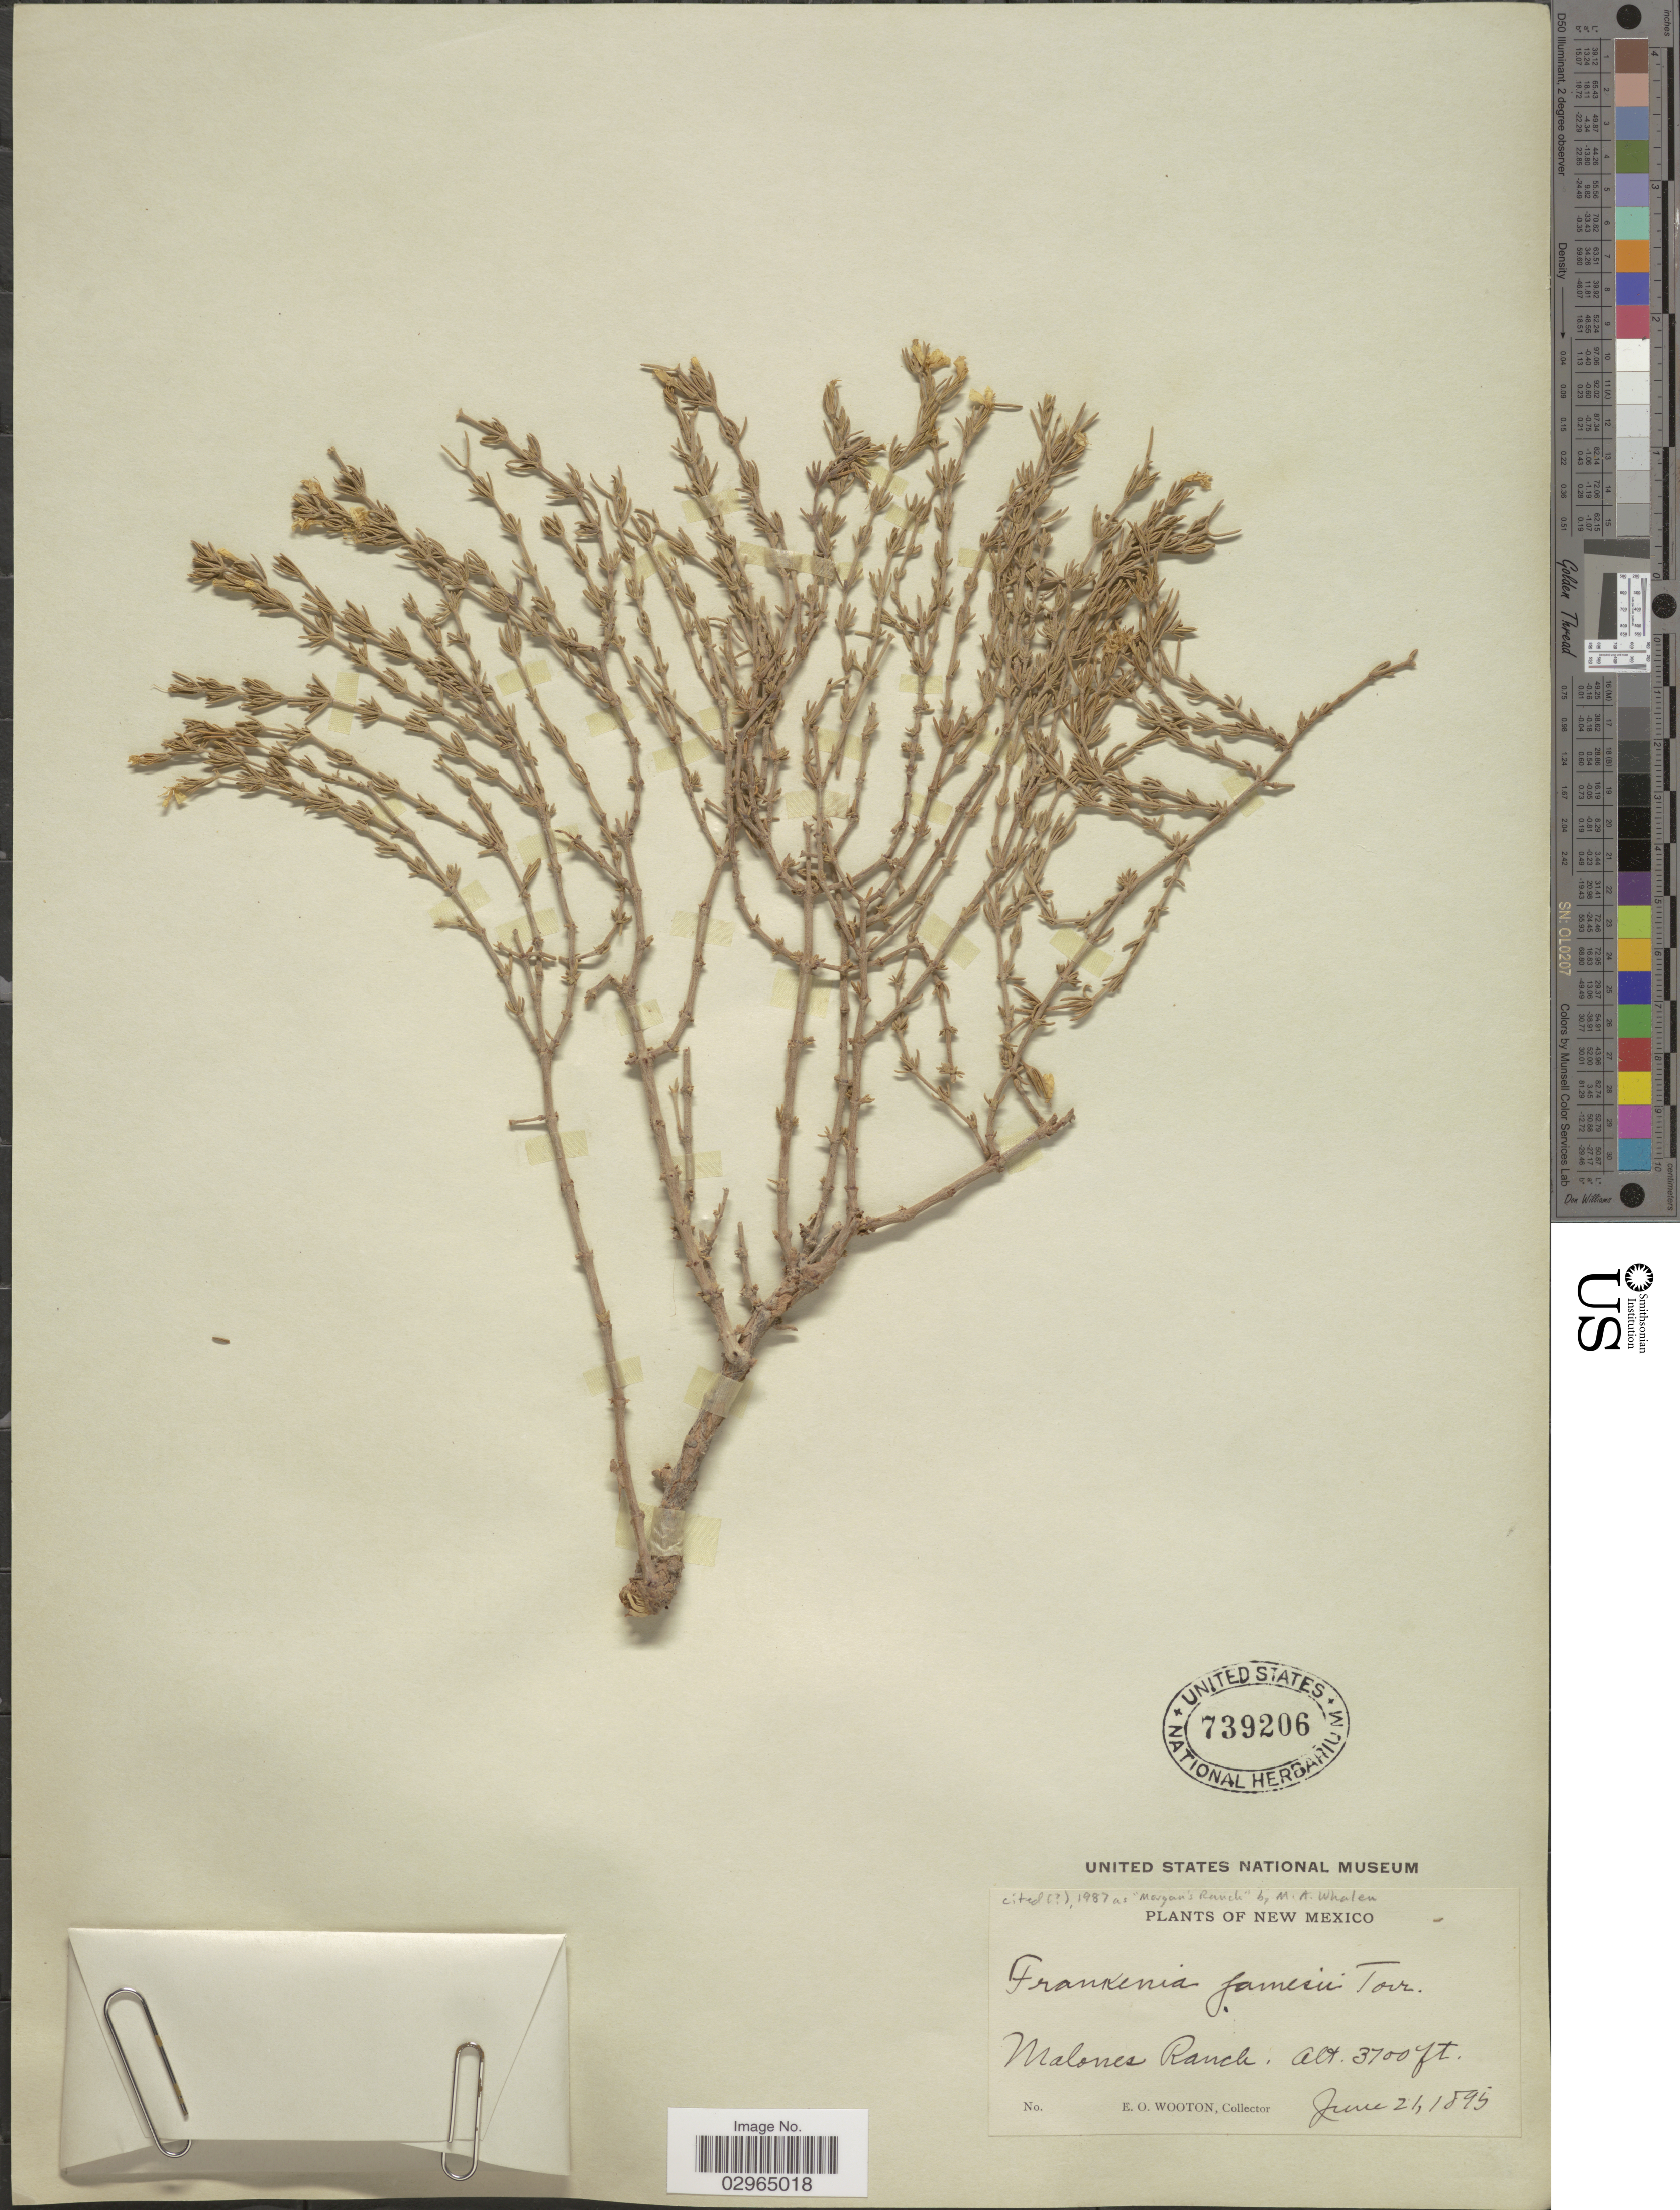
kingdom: Plantae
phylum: Tracheophyta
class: Magnoliopsida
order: Caryophyllales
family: Frankeniaceae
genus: Frankenia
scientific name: Frankenia jamesii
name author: Torr.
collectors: E. O. Wooton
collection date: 1895-06-21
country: United States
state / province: New Mexico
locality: Malones Ranch.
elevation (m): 1128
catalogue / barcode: US 739206